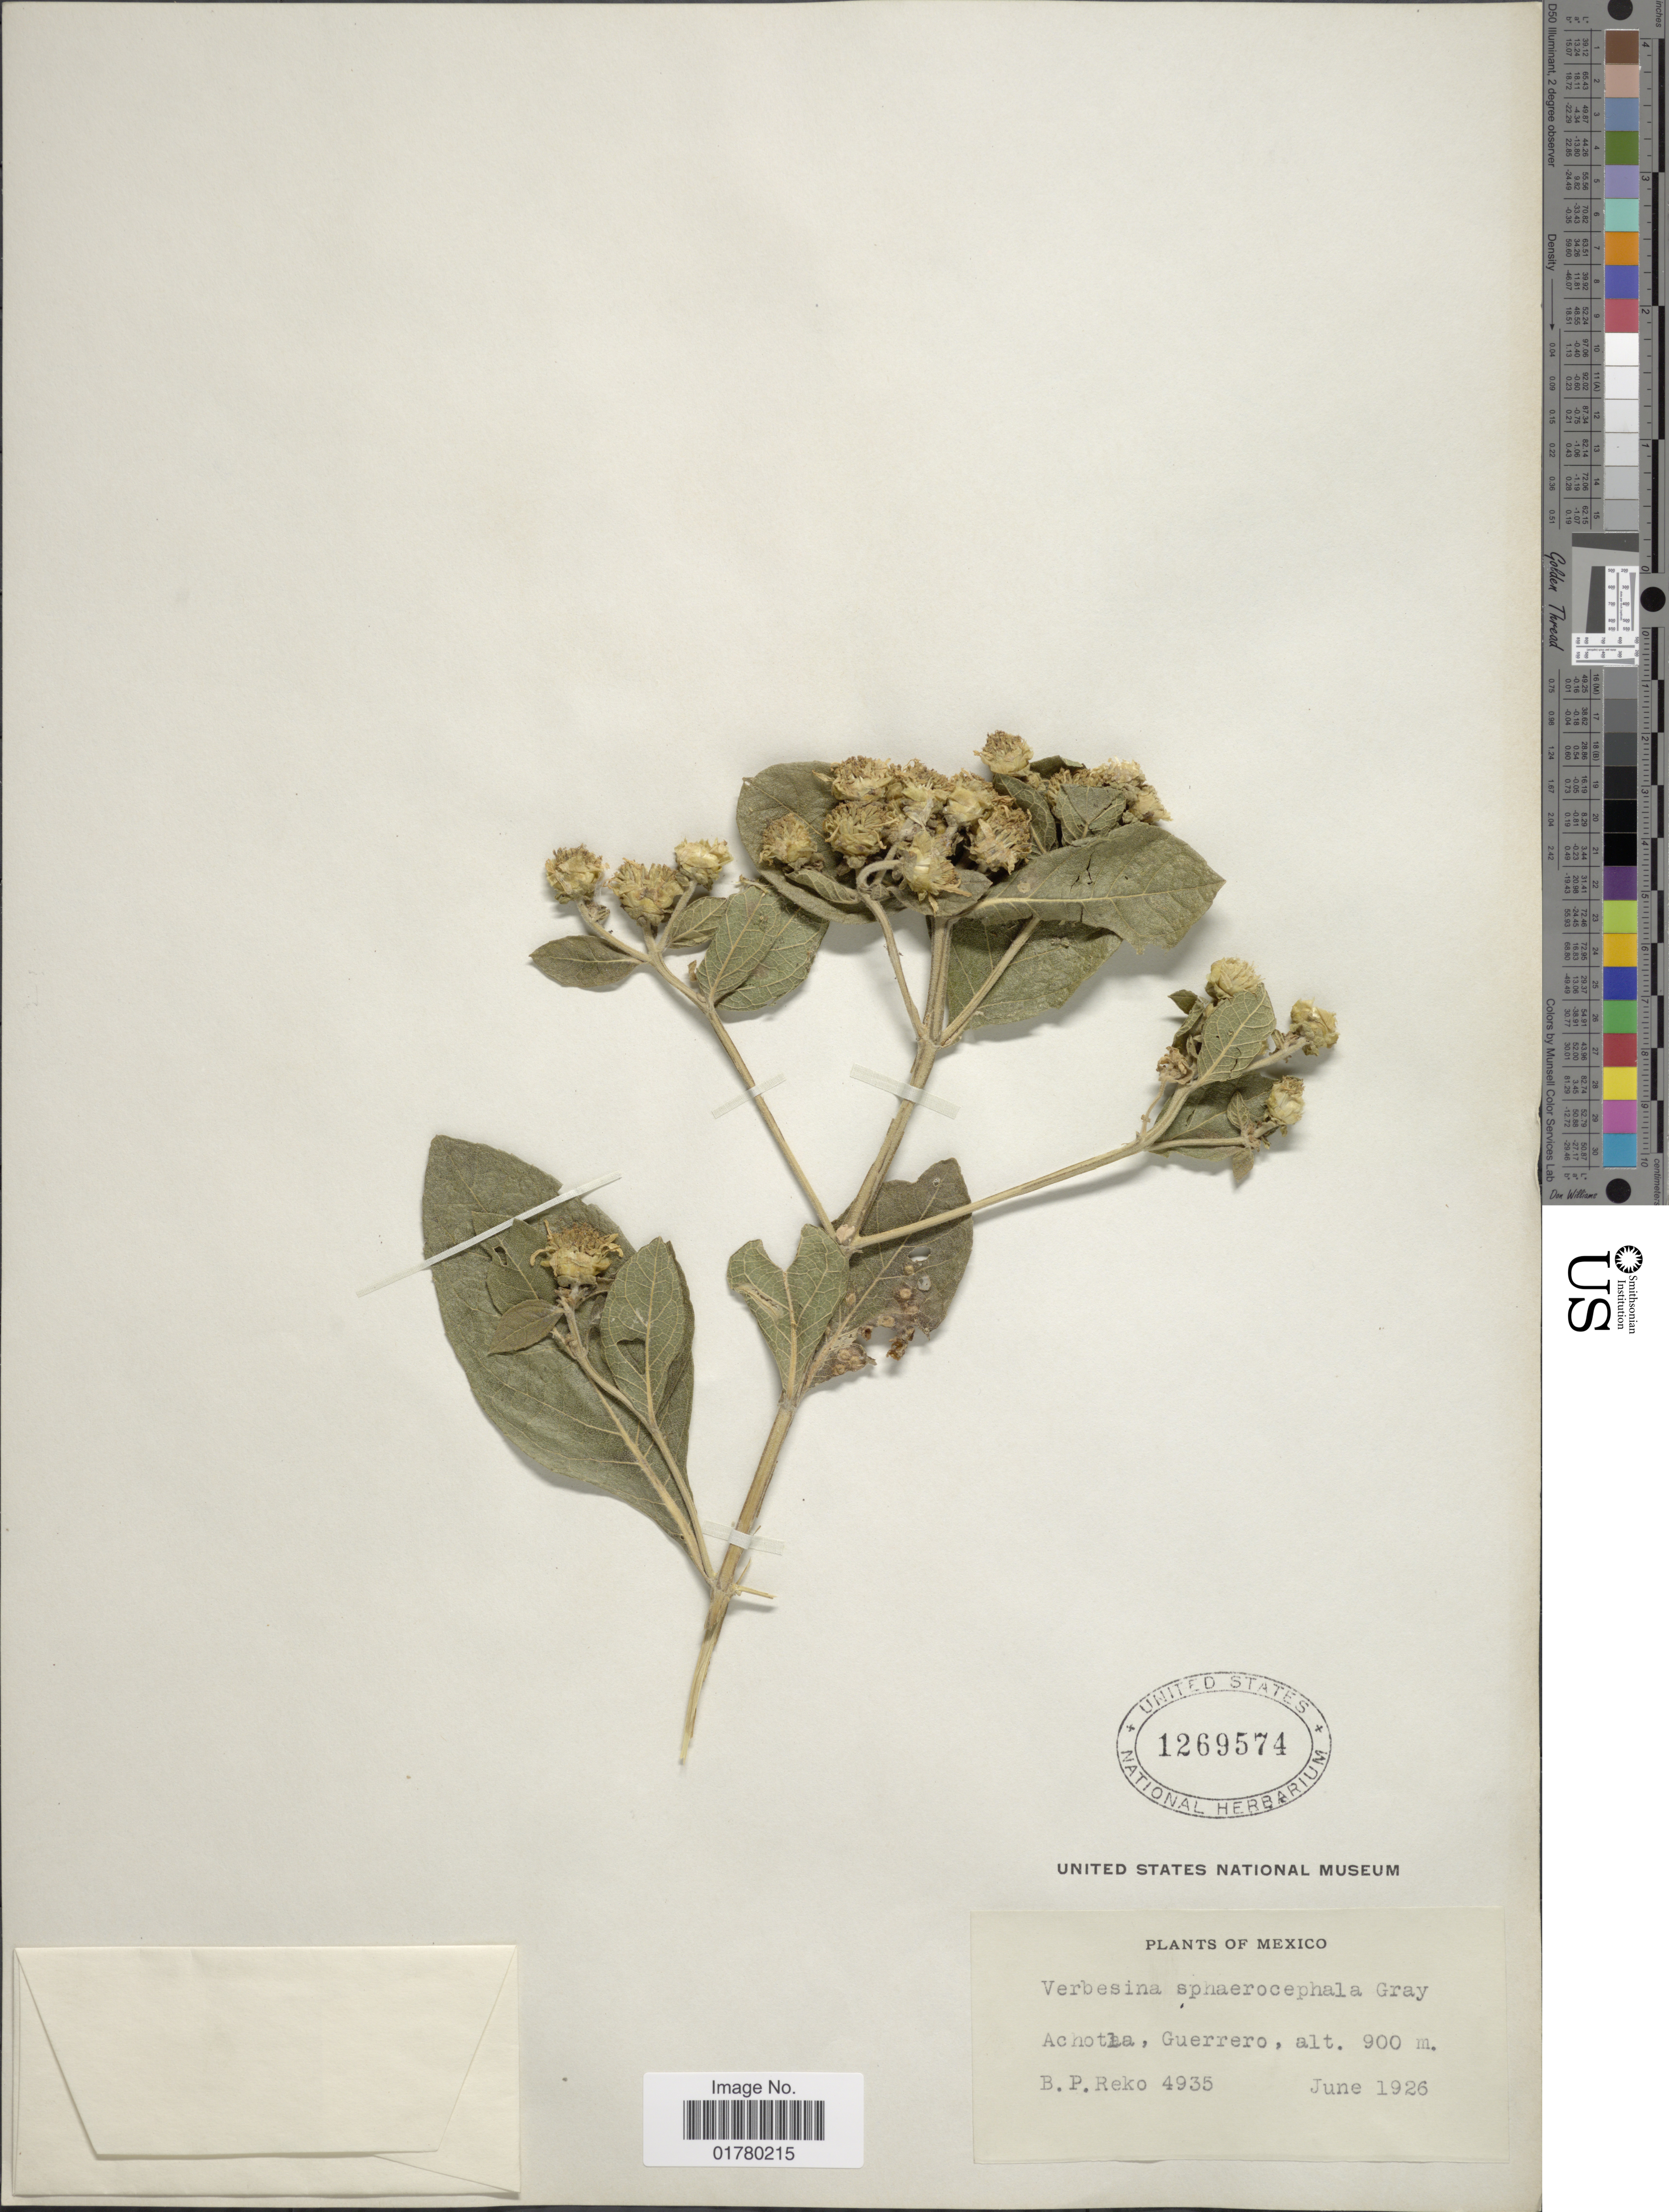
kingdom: Plantae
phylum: Tracheophyta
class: Magnoliopsida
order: Asterales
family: Asteraceae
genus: Verbesina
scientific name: Verbesina sphaerocephala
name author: A. Gray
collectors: B. P. Reko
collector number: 4935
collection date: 1926-06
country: Mexico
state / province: Guerrero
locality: Achotla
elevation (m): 900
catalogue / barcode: US 1269574